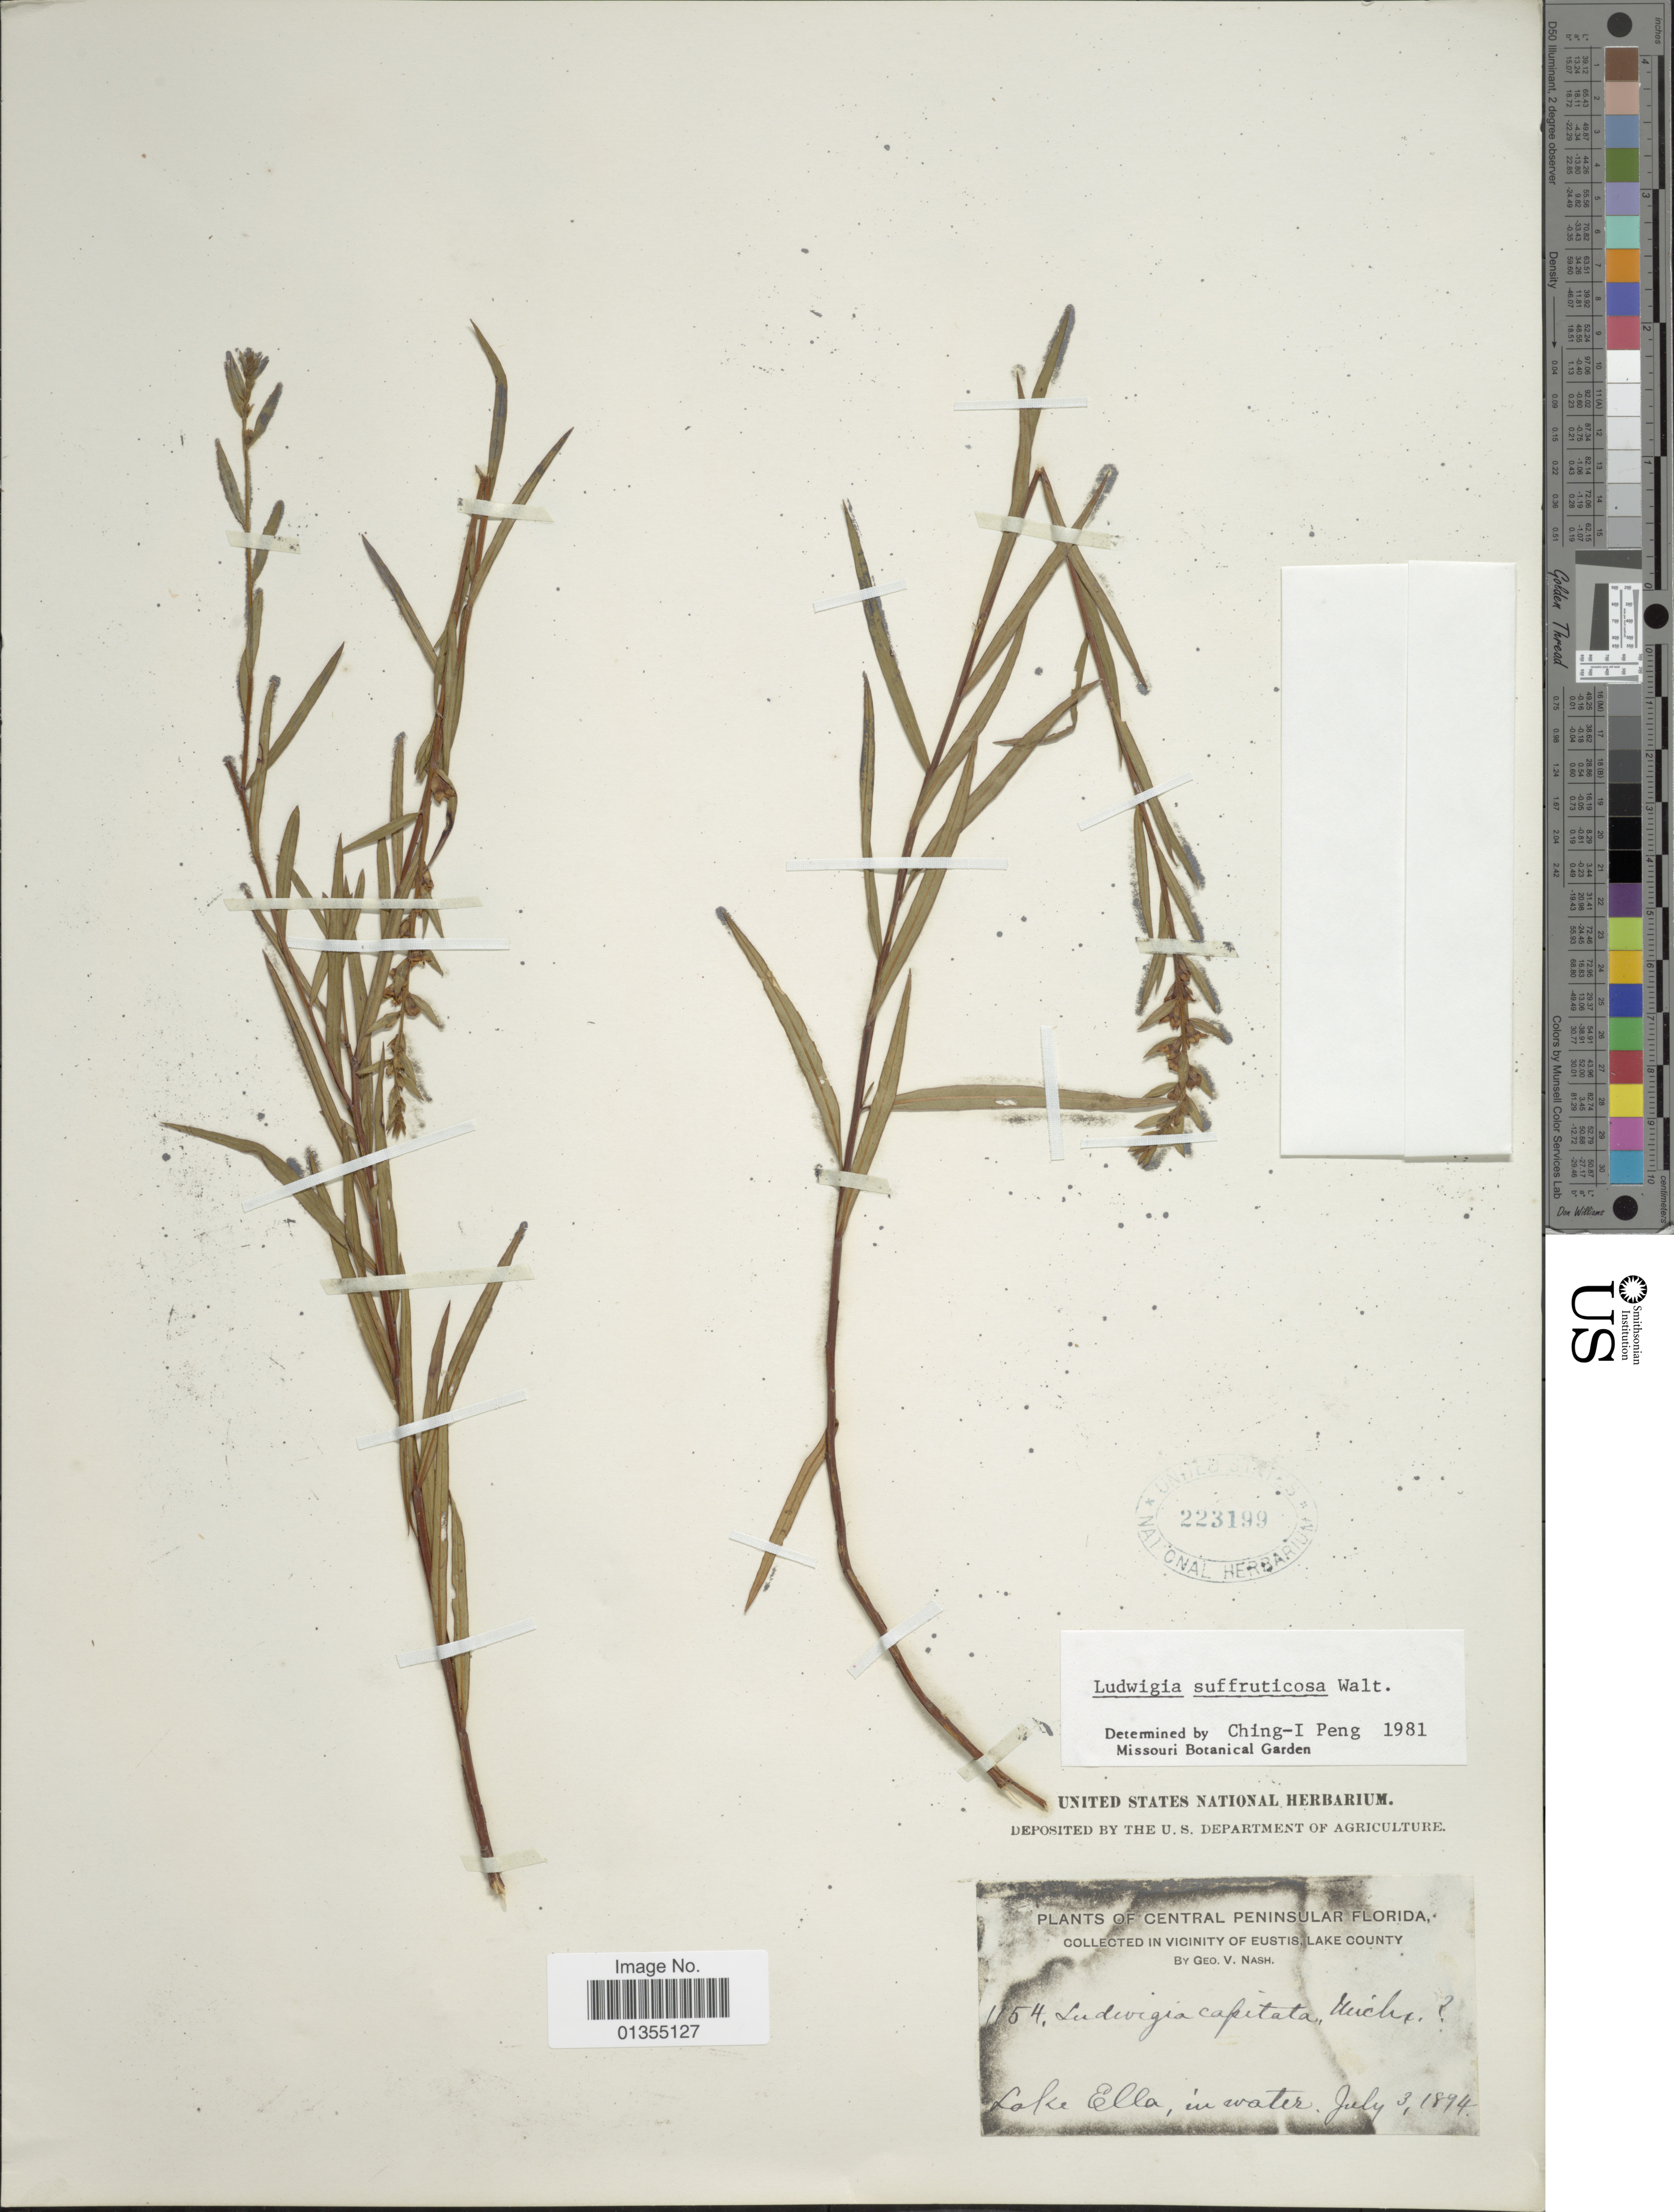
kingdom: Plantae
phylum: Tracheophyta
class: Magnoliopsida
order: Myrtales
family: Onagraceae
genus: Ludwigia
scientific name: Ludwigia suffruticosa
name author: Walter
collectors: G. V. Nash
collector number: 1154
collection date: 1894-07-03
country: United States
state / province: Florida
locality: Central Peninsular Florida, vicinity of Eustis, Lake County, Lake Ella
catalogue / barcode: US 223199